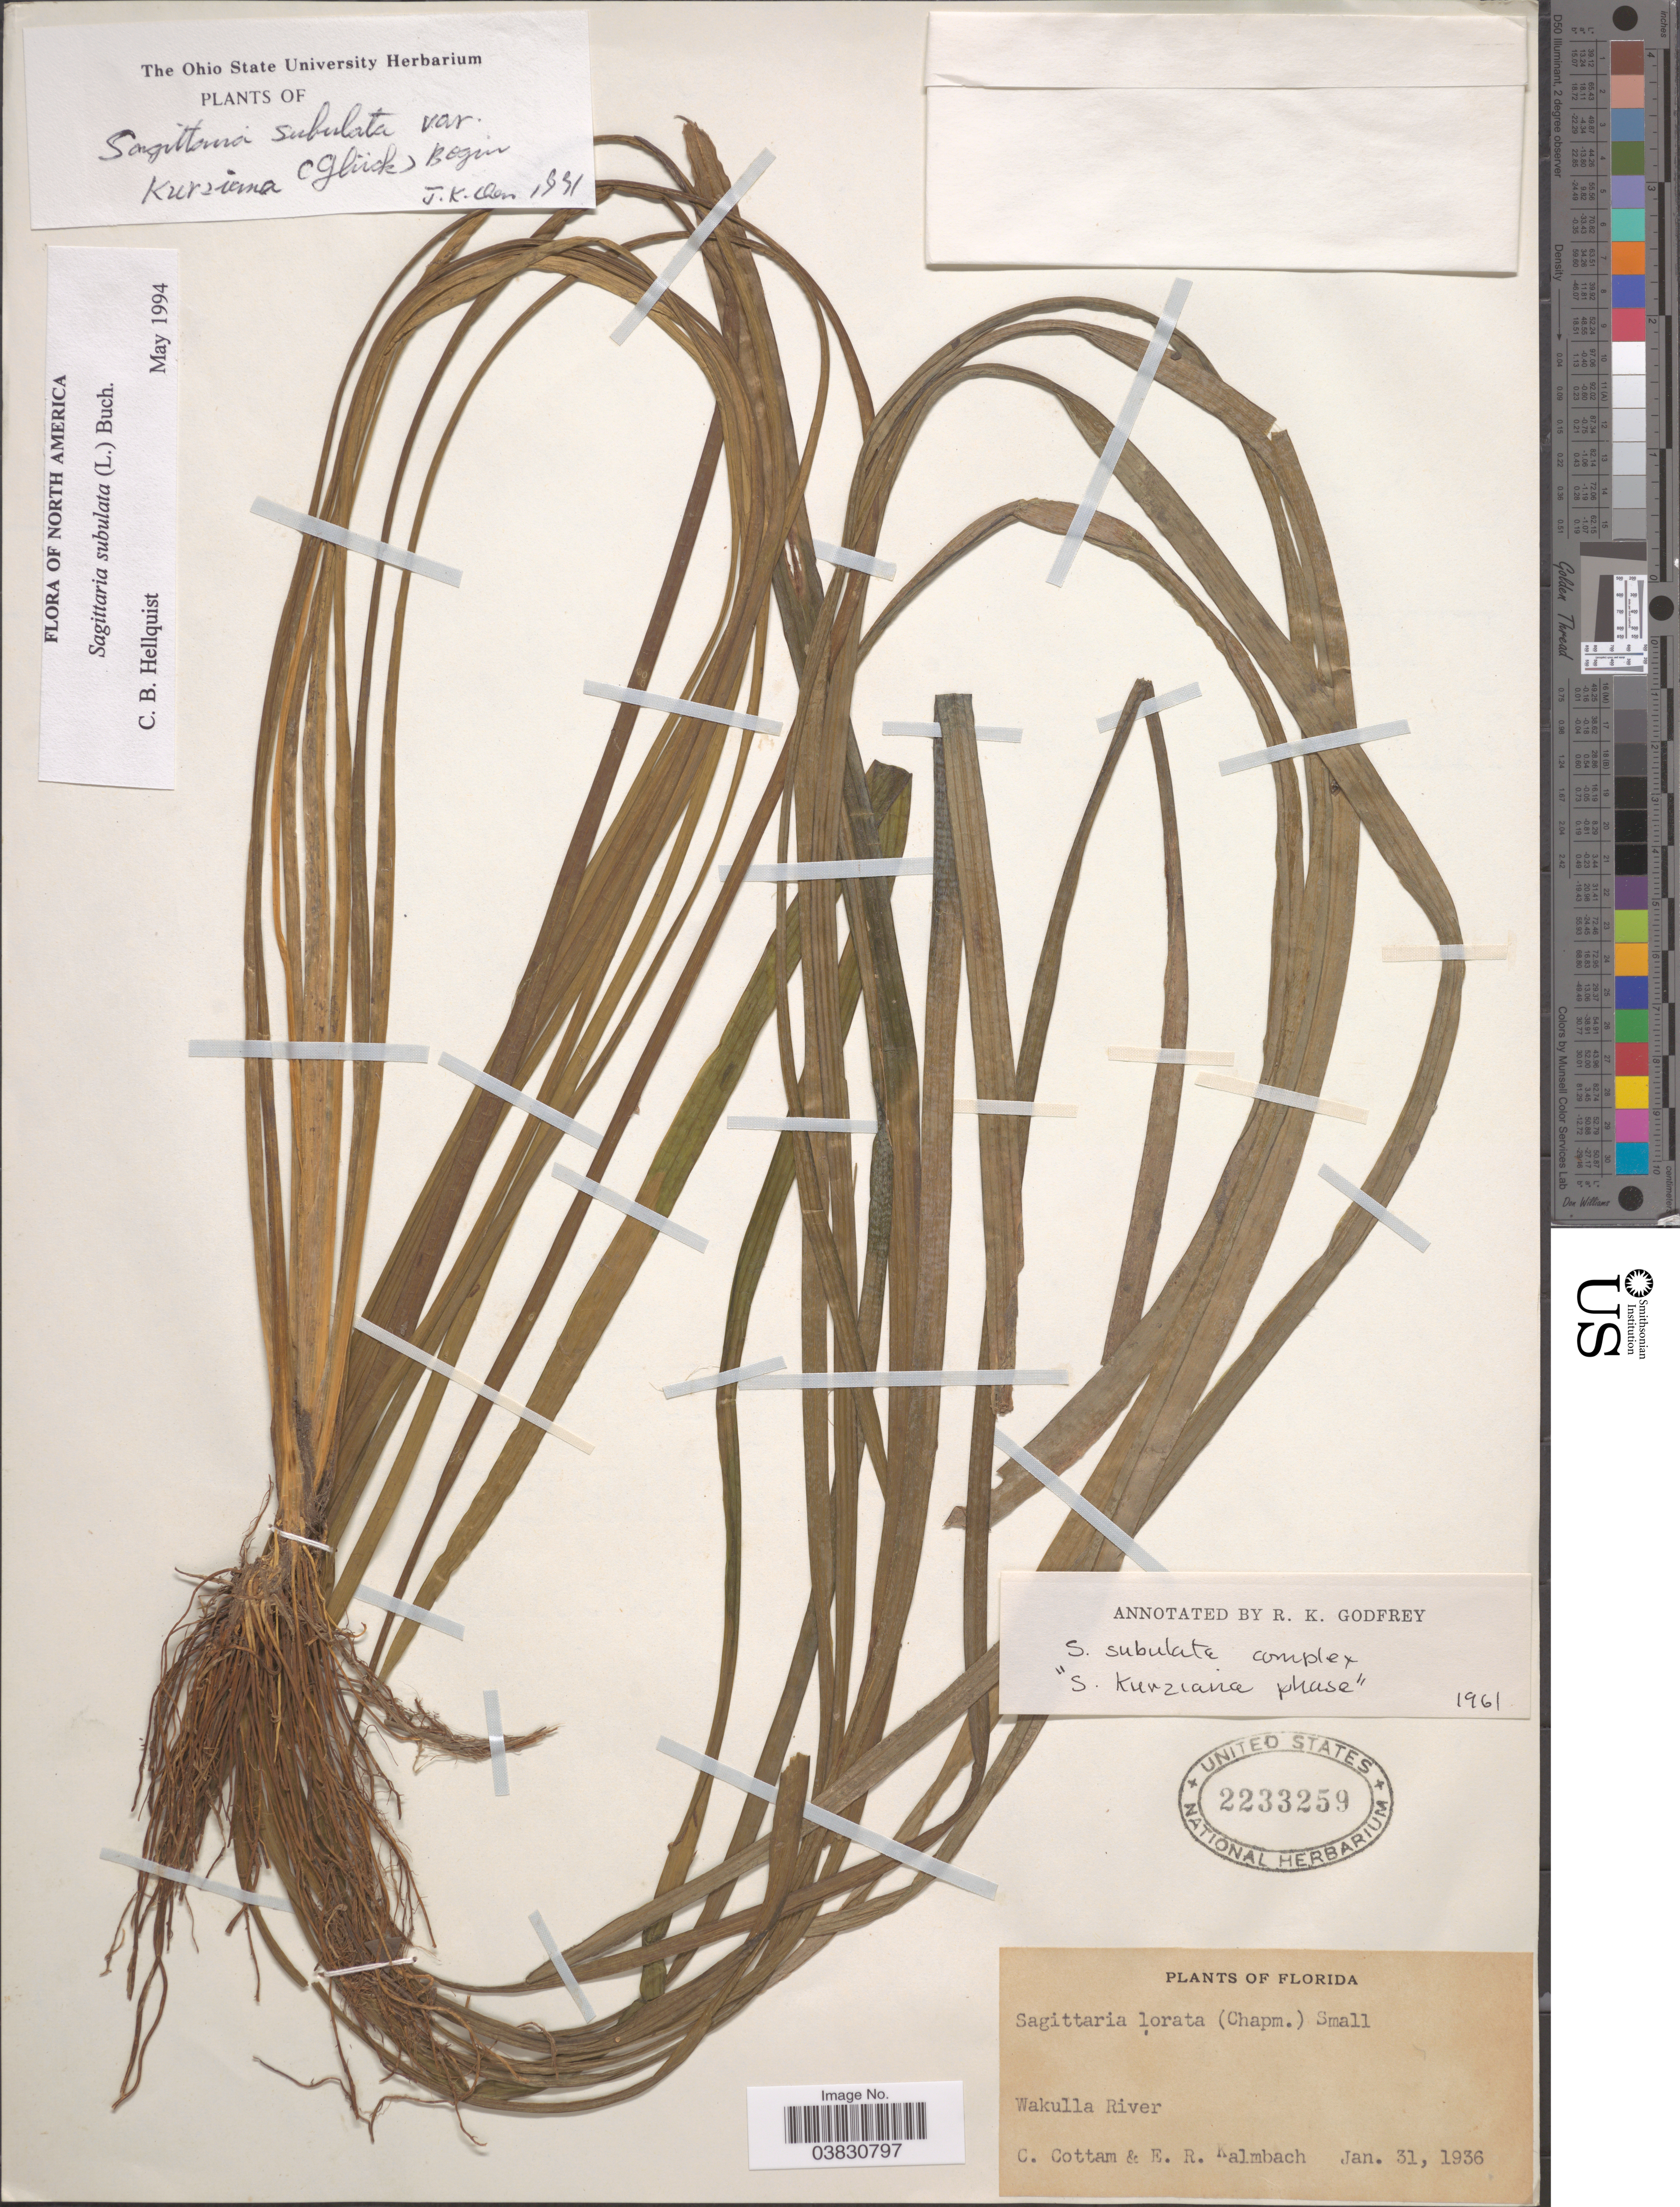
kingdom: Plantae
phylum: Tracheophyta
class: Liliopsida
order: Alismatales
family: Alismataceae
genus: Sagittaria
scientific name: Sagittaria subulata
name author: (L.) Buchenau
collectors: C. Cottam & E. Kalmbach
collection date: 1936-01-31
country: United States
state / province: Florida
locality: Wakulla River.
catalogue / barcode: US 2233259